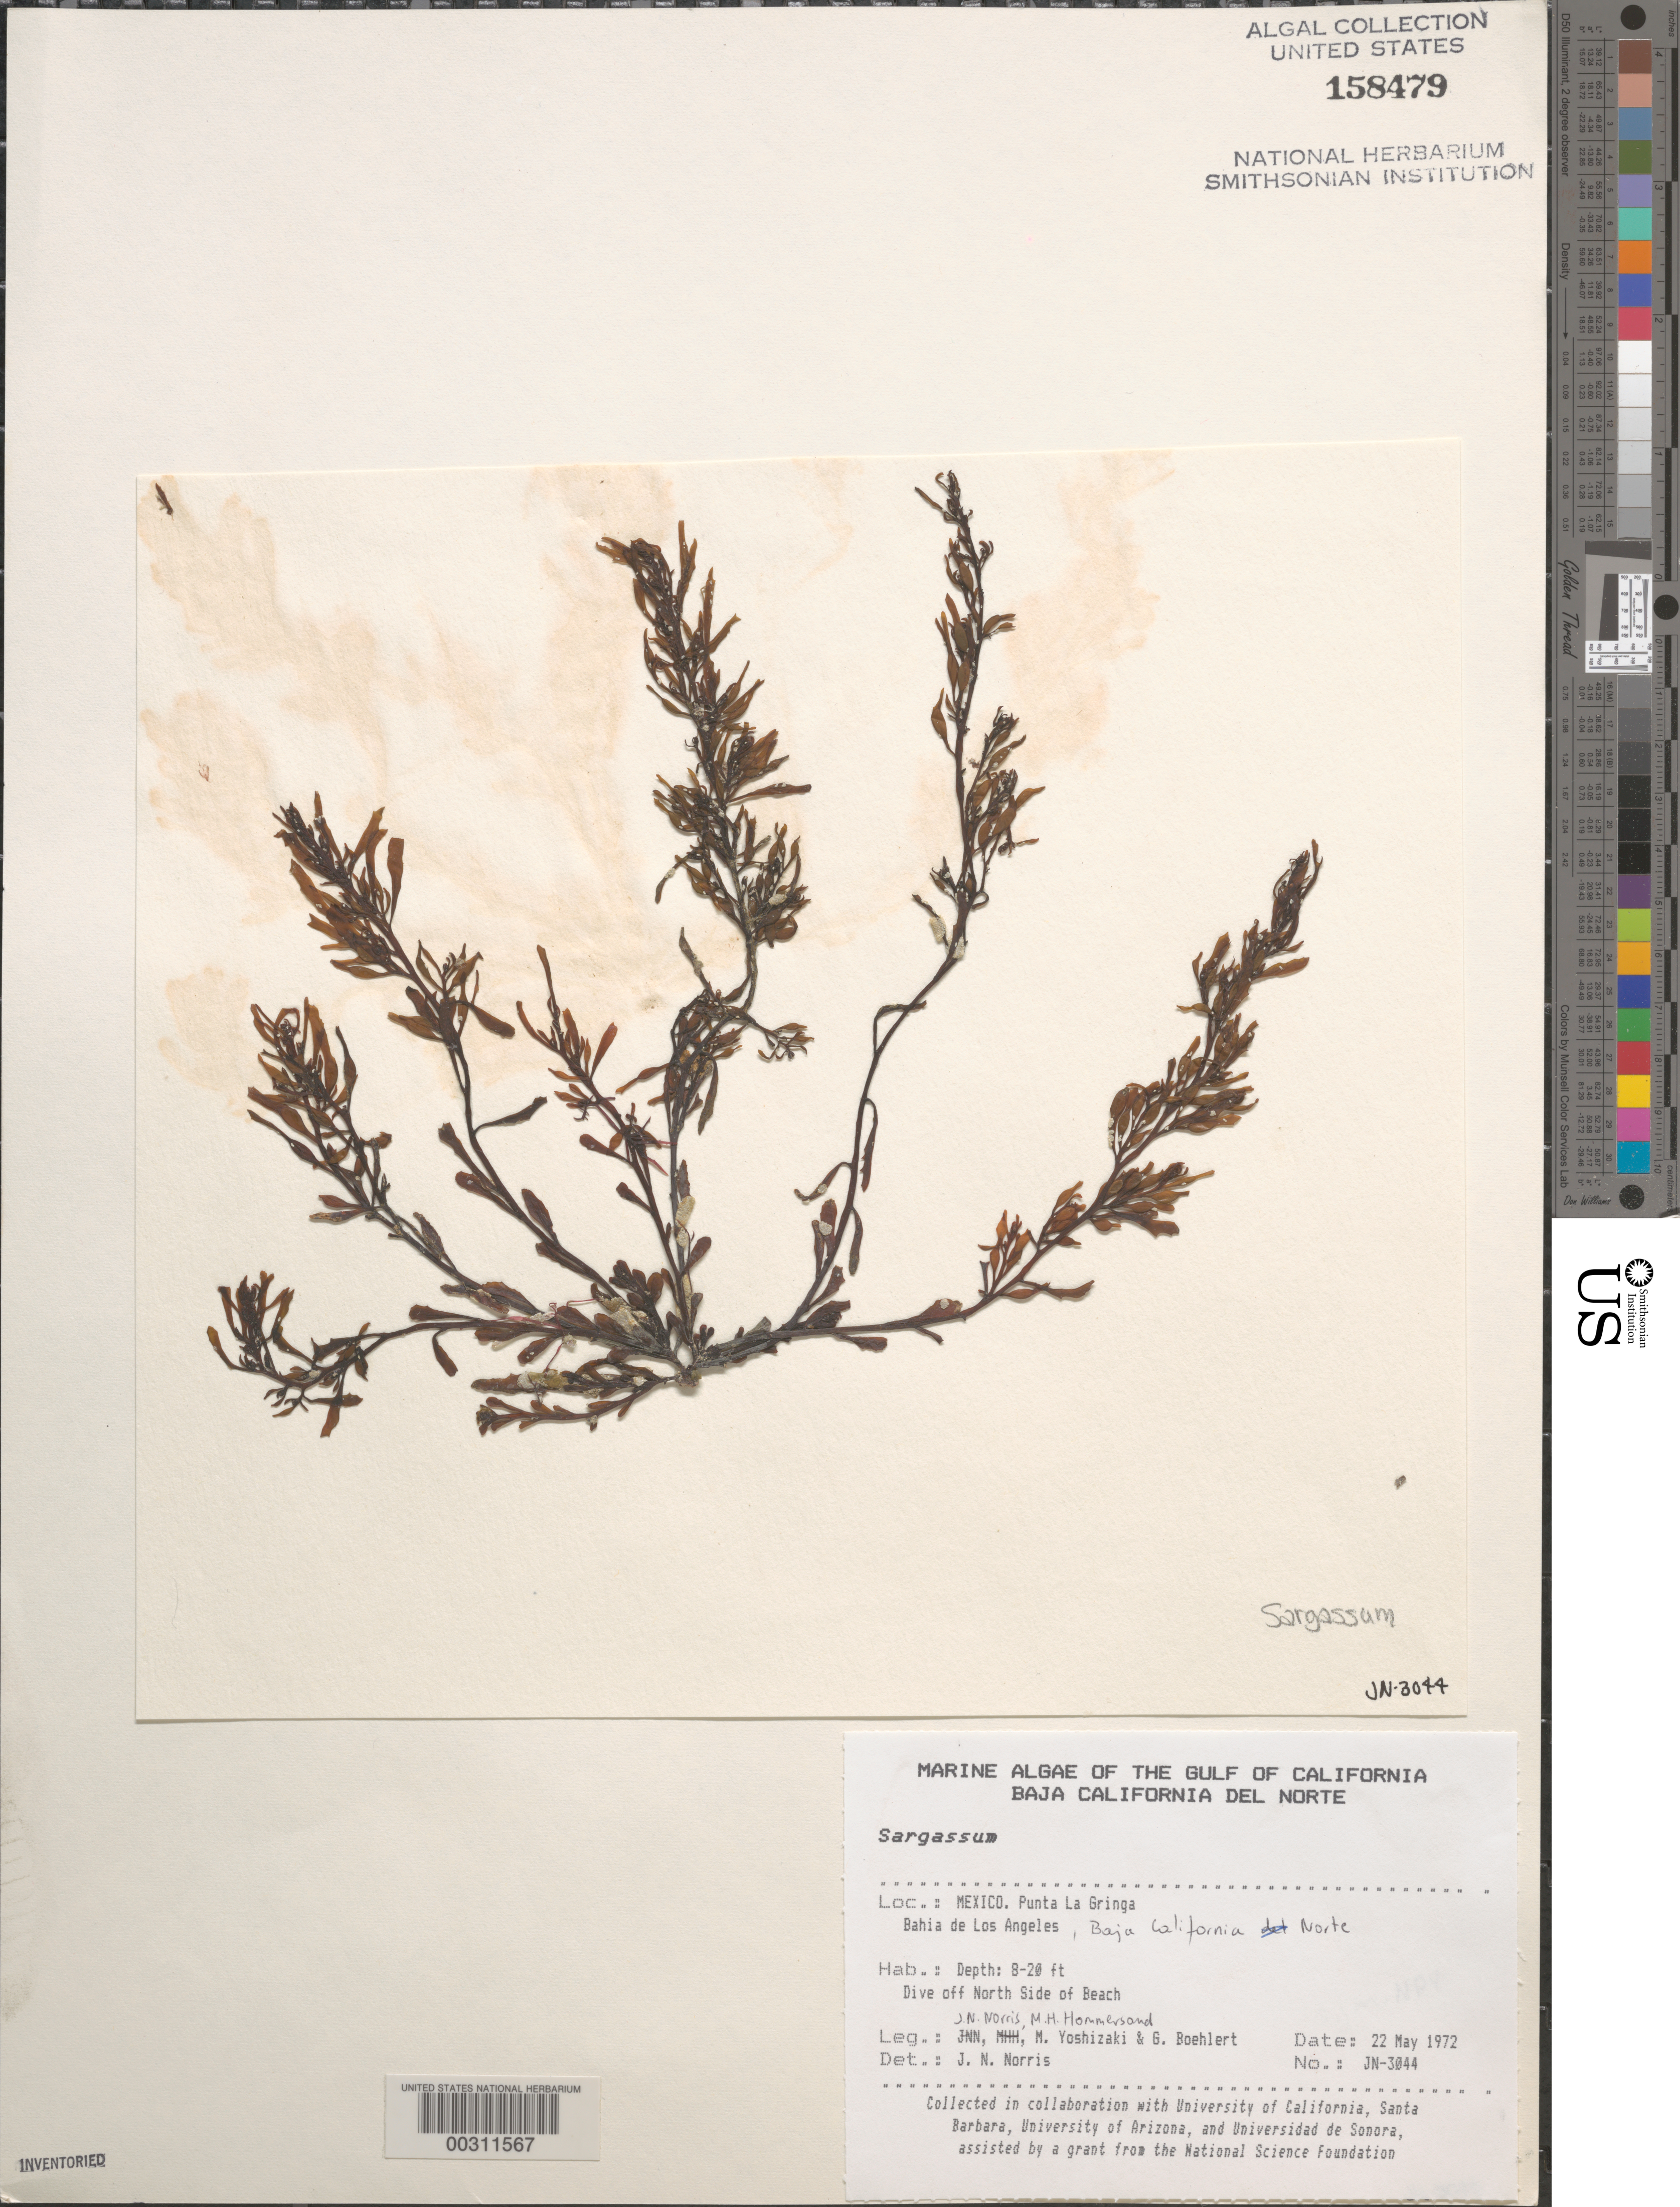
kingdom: Chromista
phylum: Ochrophyta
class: Phaeophyceae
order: Fucales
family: Sargassaceae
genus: Sargassum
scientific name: Sargassum sp.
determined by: Norris, James N.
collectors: J. N. Norris, M. H. Hommersand, M. Yoshizaki & G. Boehlert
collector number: JN-3044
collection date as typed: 22 May 1972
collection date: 1972-05-22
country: Mexico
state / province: Baja California Norte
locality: Punta La Gringa, Bahia de los Angeles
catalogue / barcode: US 158479